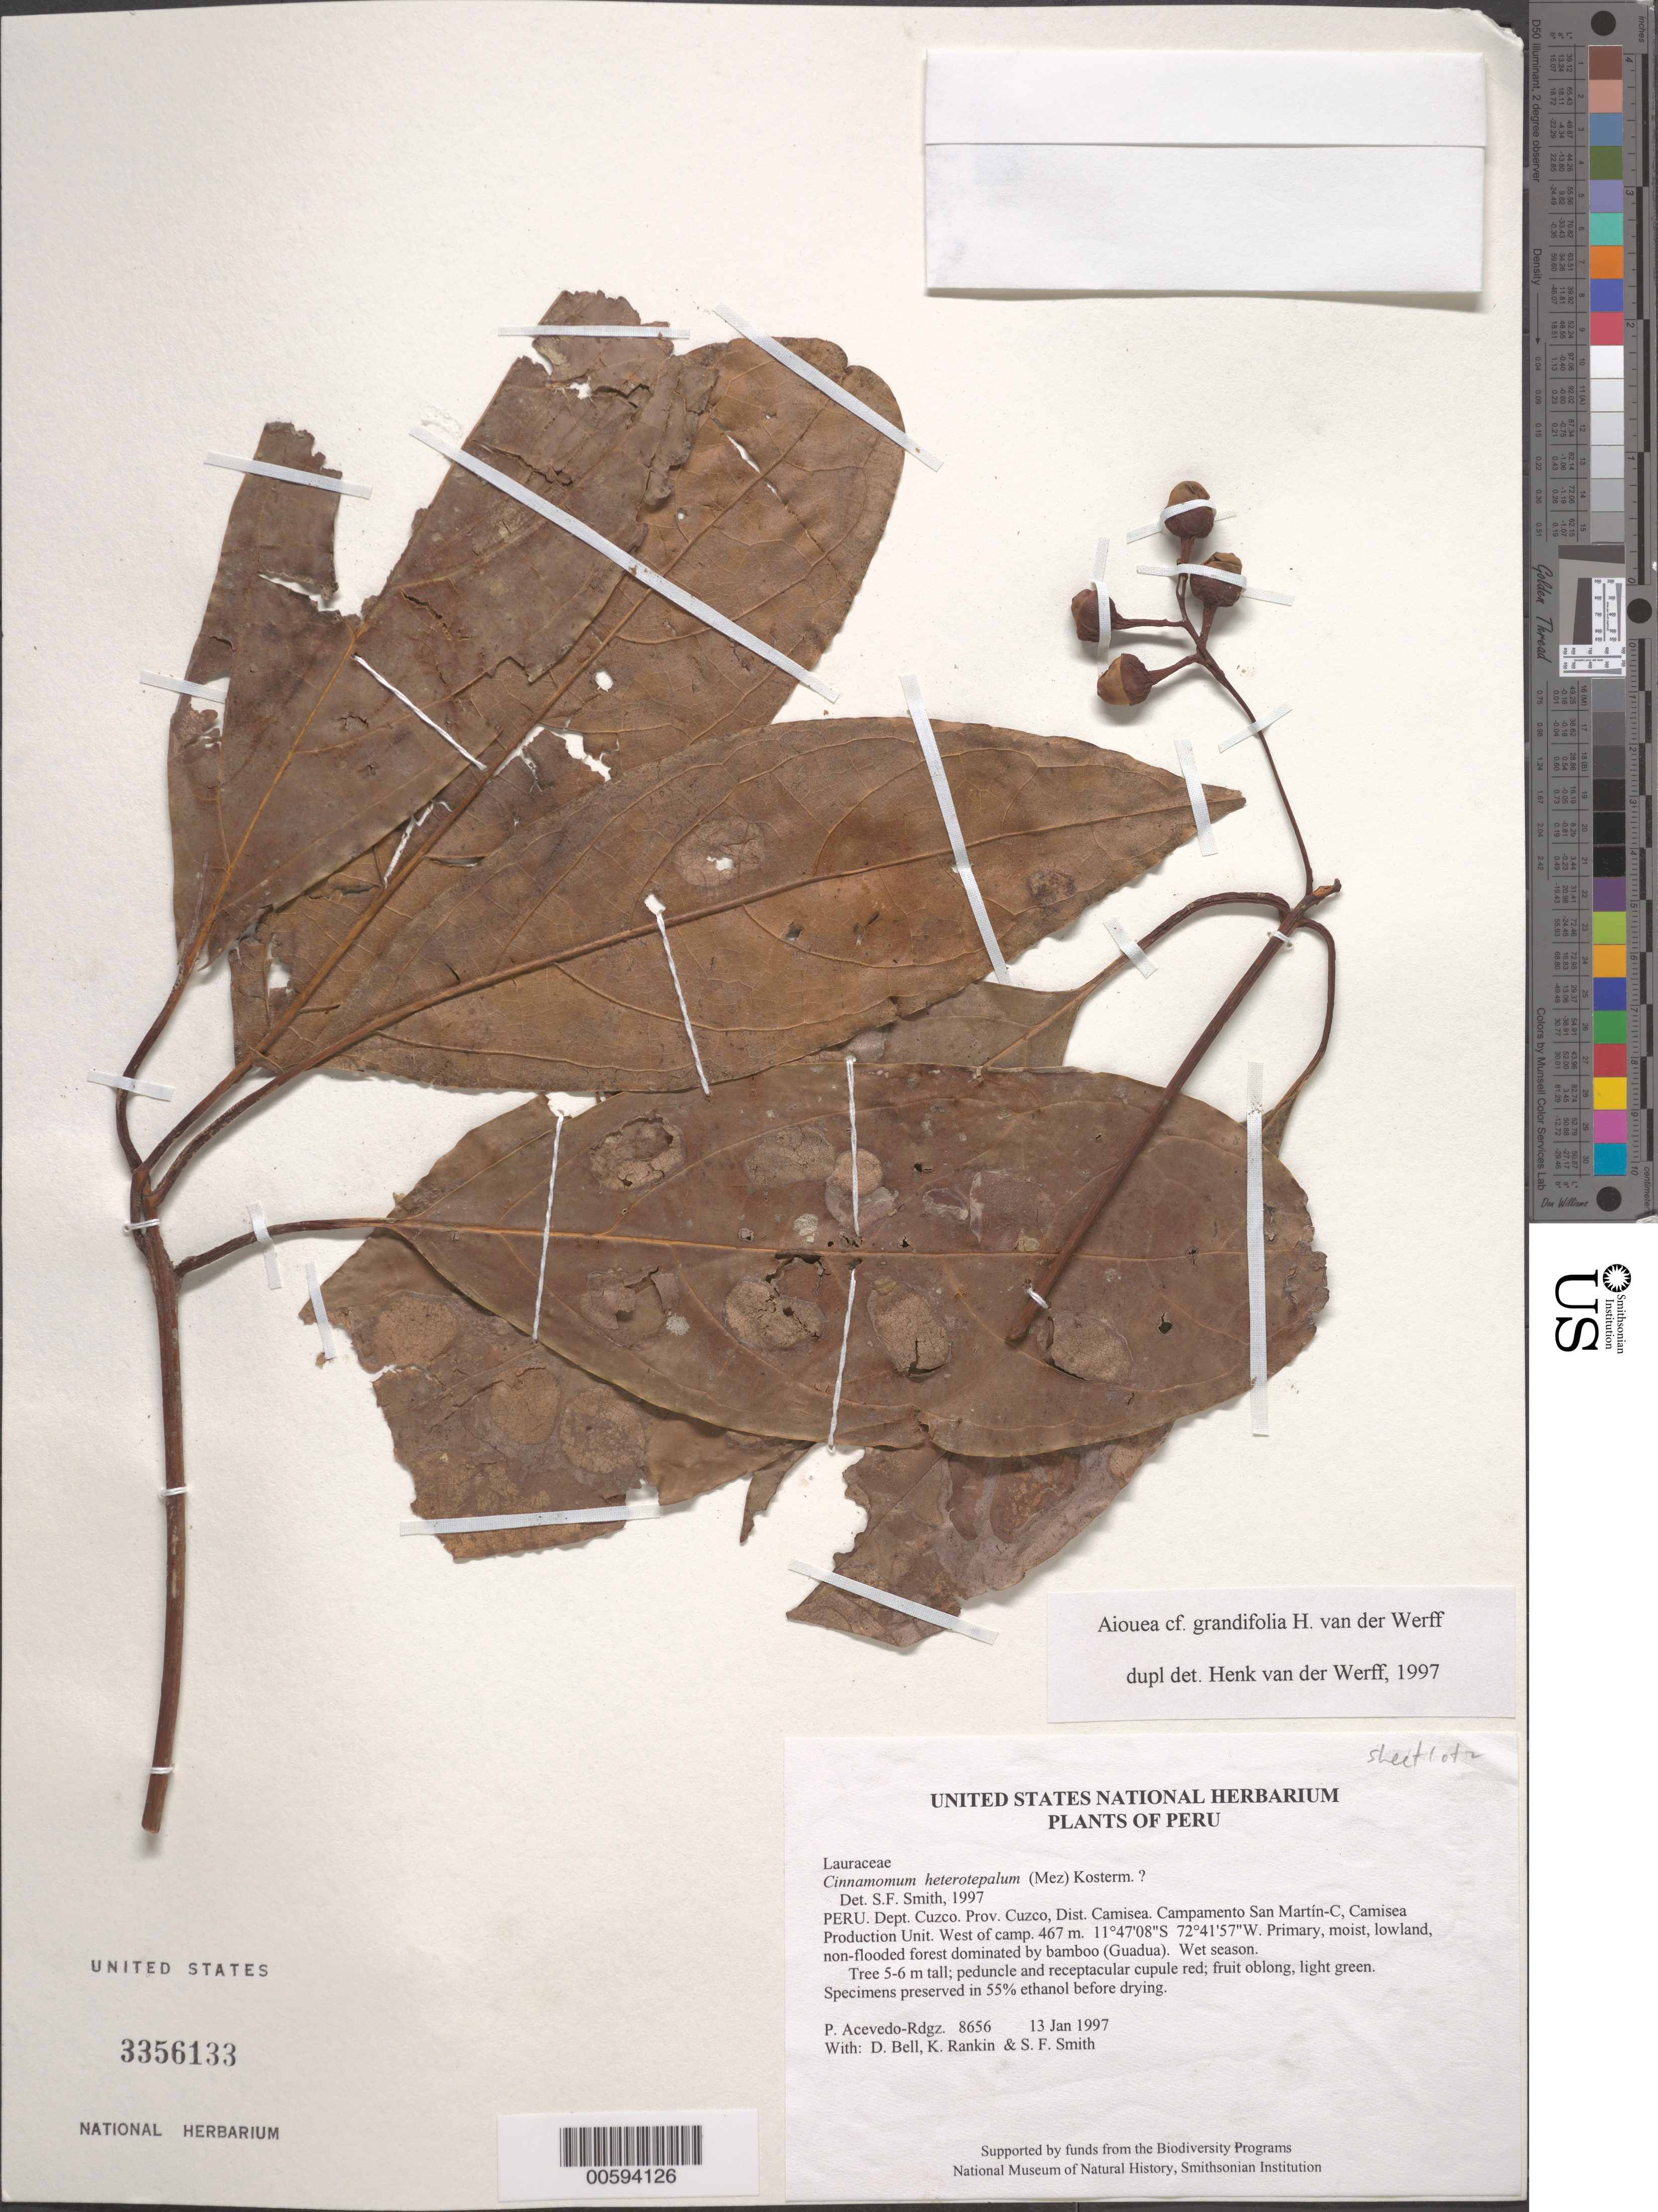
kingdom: Plantae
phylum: Tracheophyta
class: Magnoliopsida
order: Laurales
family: Lauraceae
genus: Aiouea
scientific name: Aiouea grandifolia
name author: van der Werff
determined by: van der Werff, H., (MO), Missouri Botanical Garden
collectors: P. Acevedo-Rodr., D. A. Bell, K. B. Rankin & S.F. Smith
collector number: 8656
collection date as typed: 13 Jan 1997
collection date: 1997-01-13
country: Peru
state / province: Cusco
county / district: Cusco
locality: Districto Camisea, Campamento San Martín-C, Camisea Production Unit. West of camp.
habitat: Primary, moist, lowland, non-flooded forest dominated by bamboo (Guadua). Wet season.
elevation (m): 467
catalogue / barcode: US 3356133